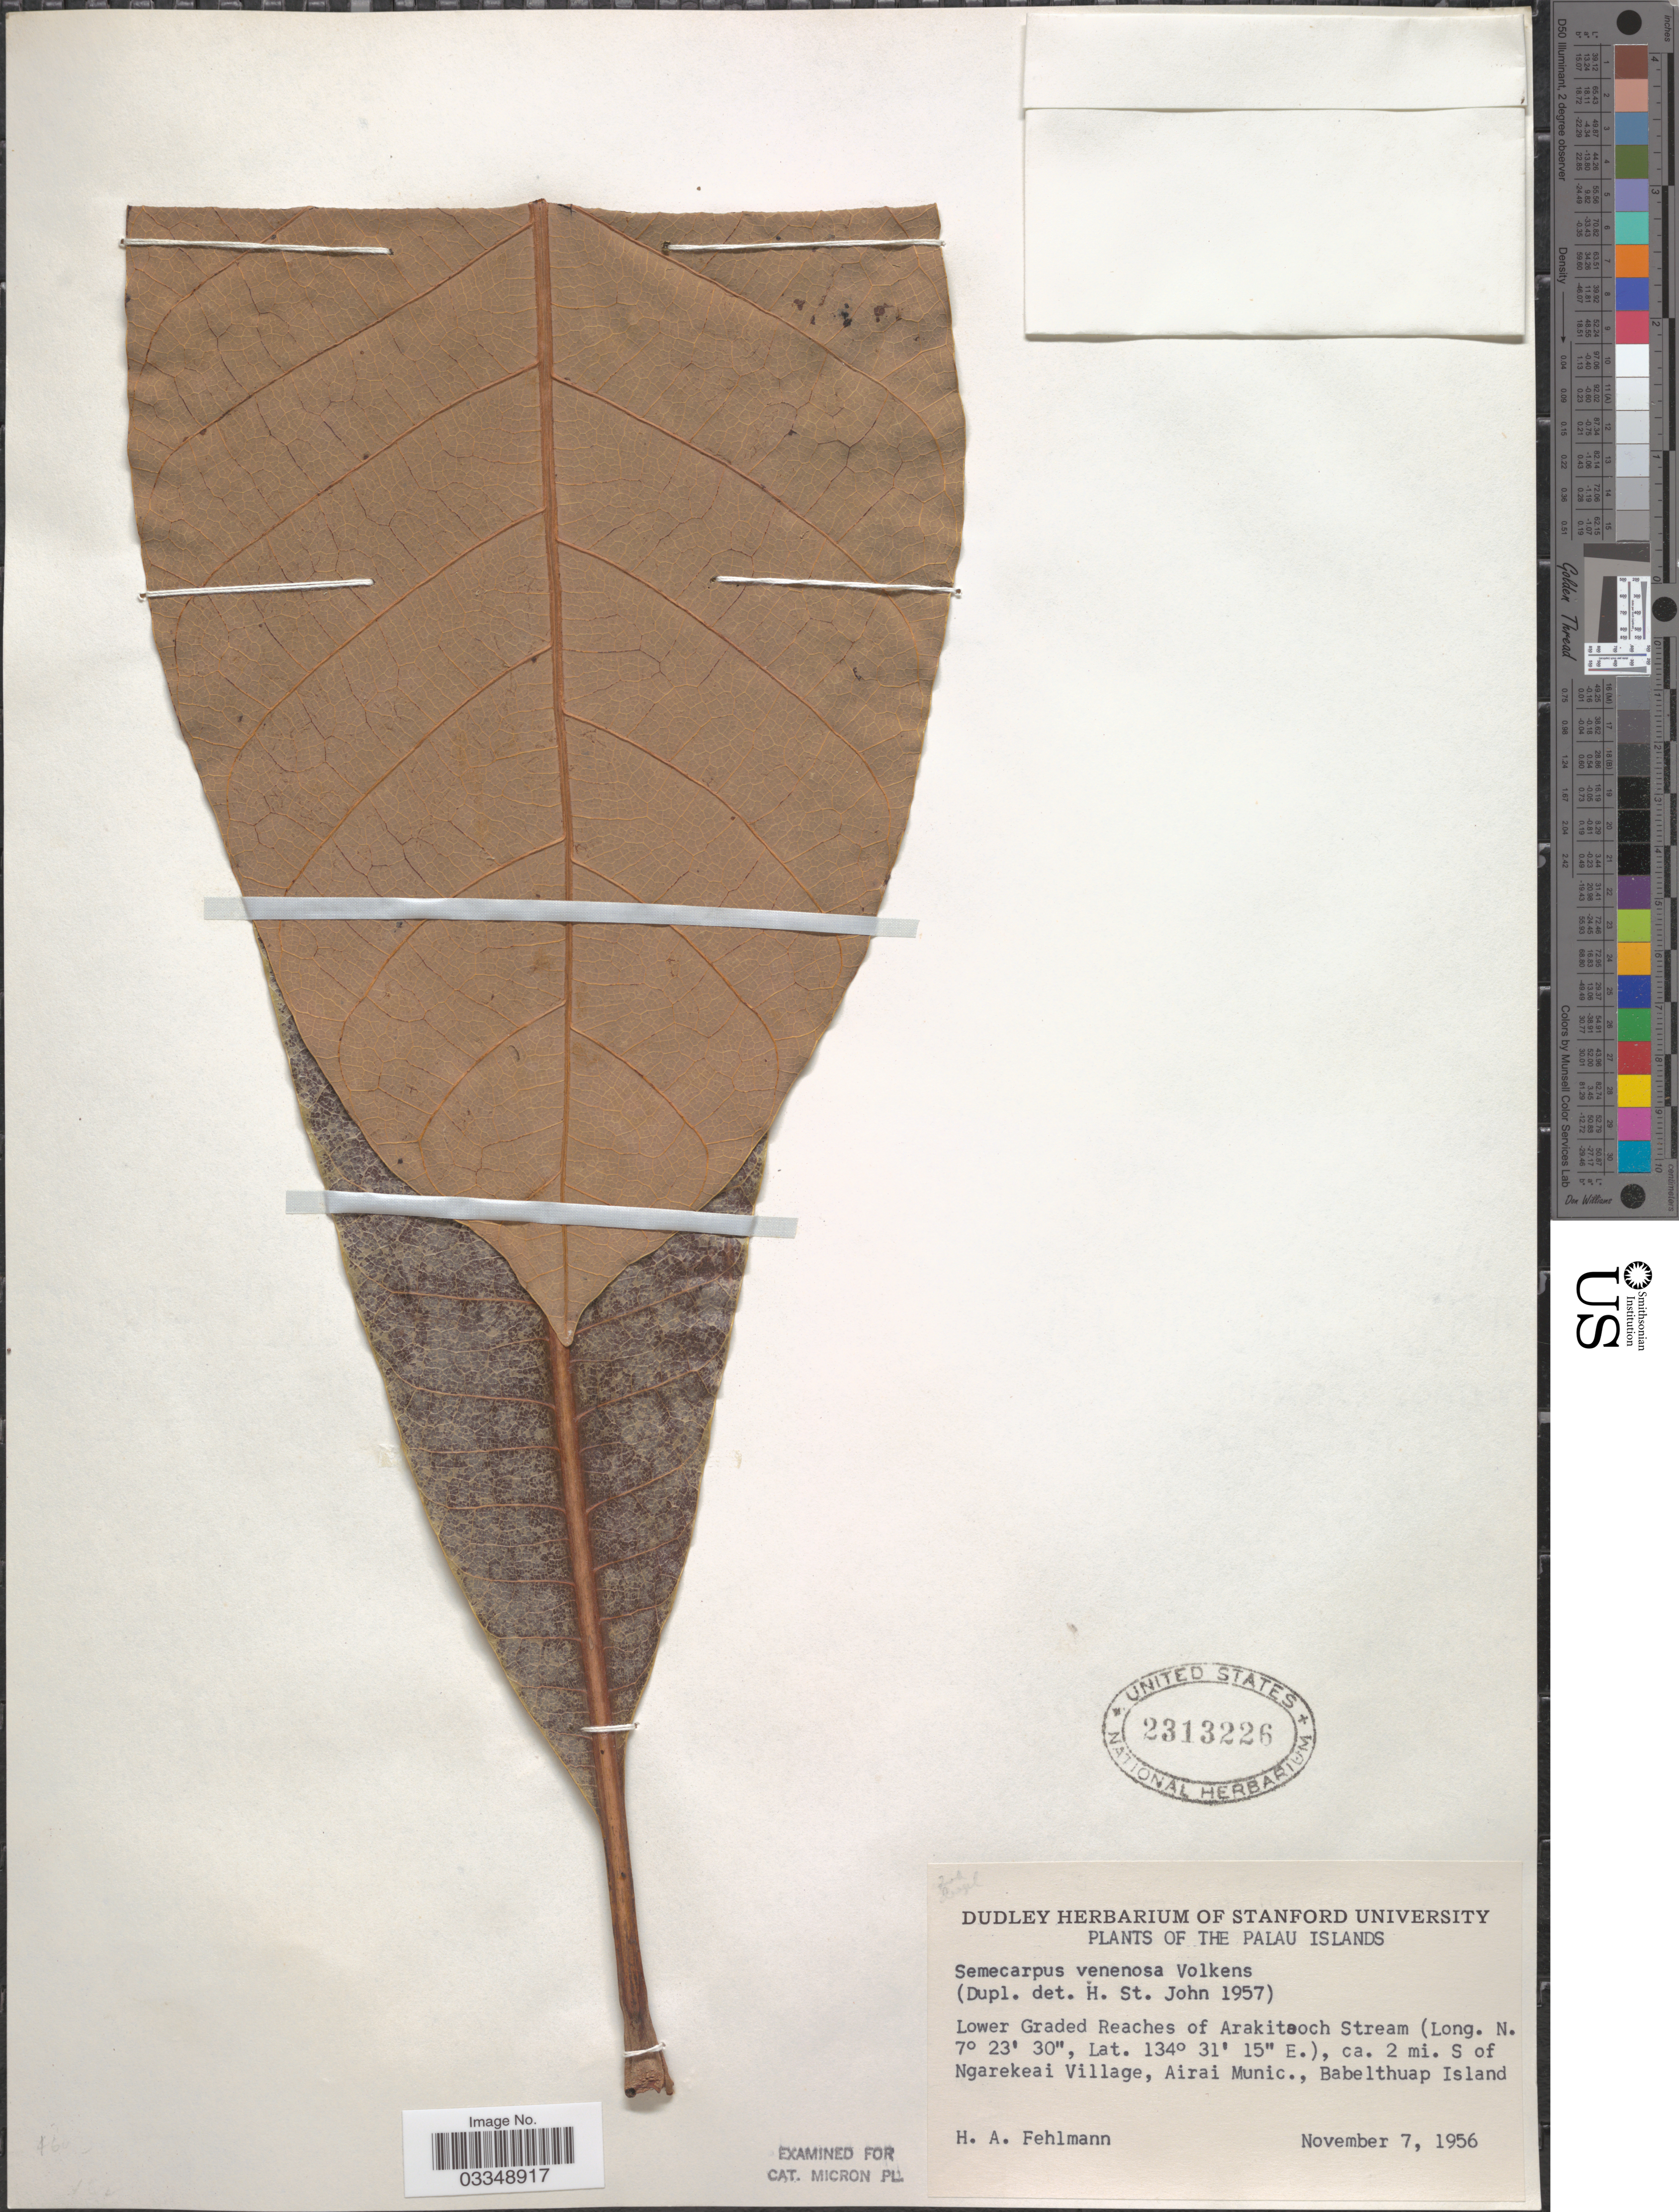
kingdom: Plantae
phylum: Tracheophyta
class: Magnoliopsida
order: Sapindales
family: Anacardiaceae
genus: Semecarpus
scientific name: Semecarpus venenosus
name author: Volk.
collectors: H. Fehlmann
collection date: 1956-11-07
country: Palau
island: Babeldaob [Babelthuap]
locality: The Palau Islands. Lower Graded Reaches of Arakitaoch Stream, ca. 2 mi. S of Ngarekeai Village, Airai Munic., Babelthuap Island.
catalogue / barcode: US 2313226